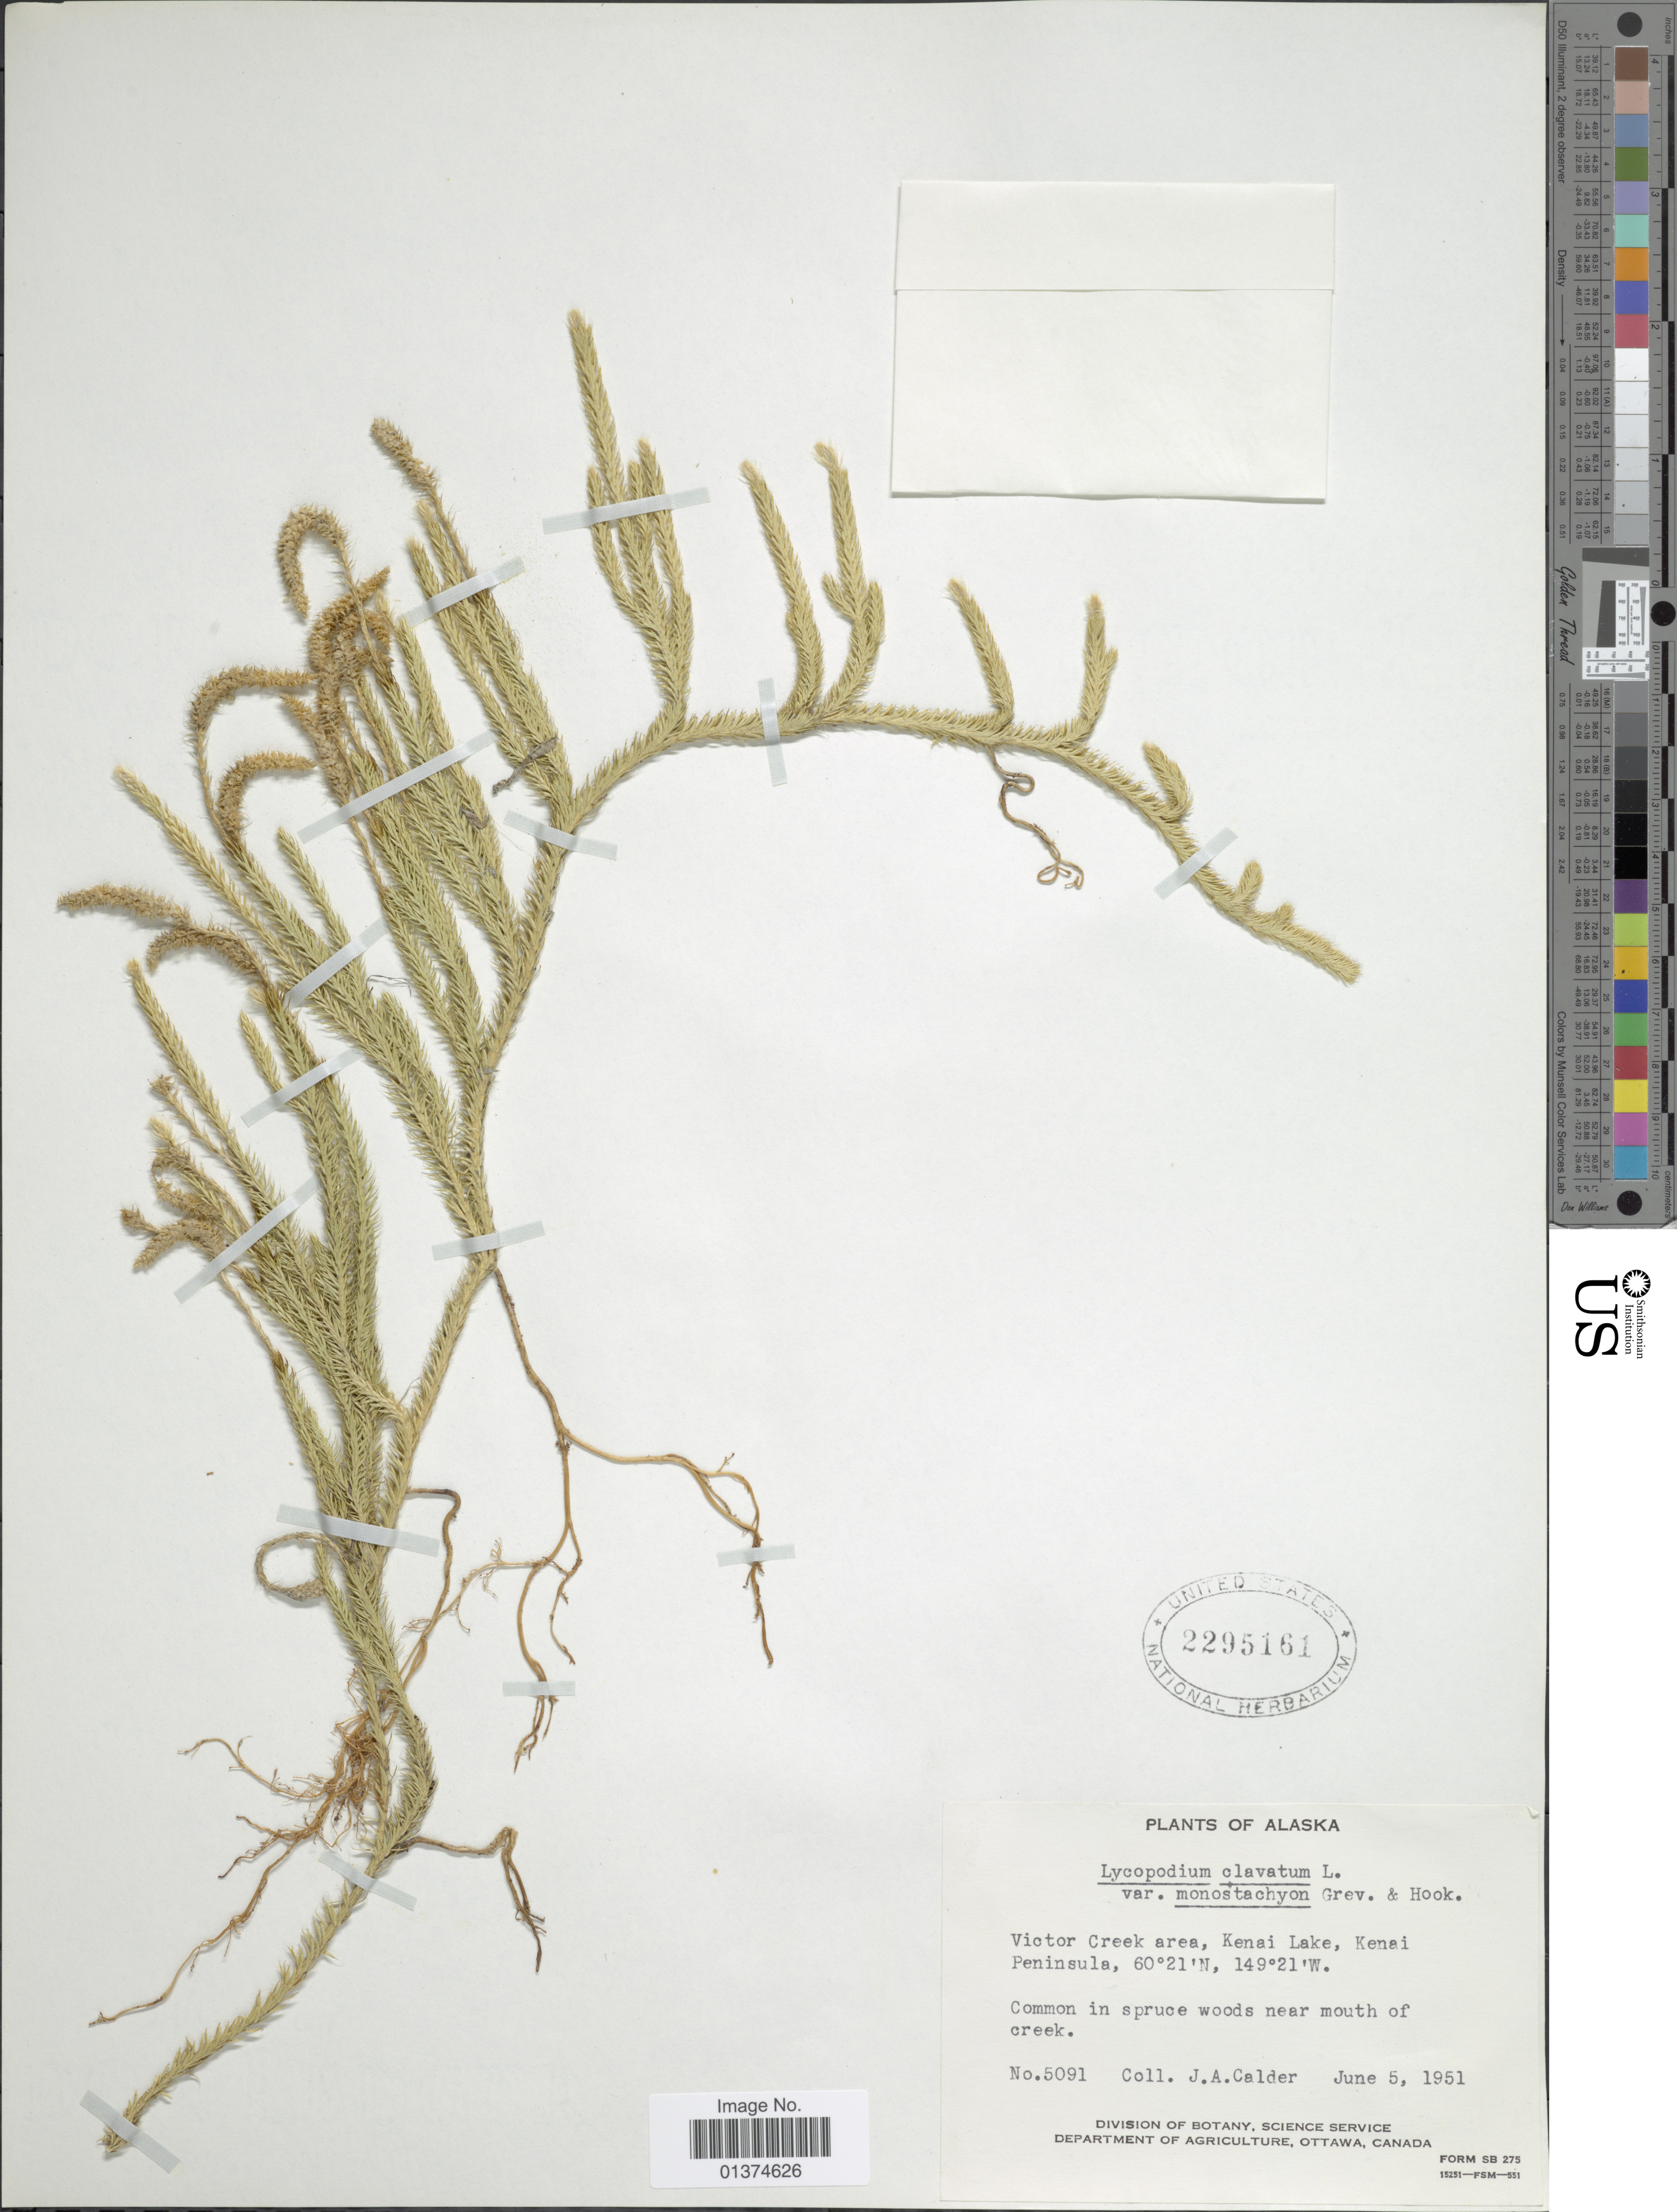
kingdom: Plantae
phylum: Tracheophyta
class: Lycopodiopsida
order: Lycopodiales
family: Lycopodiaceae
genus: Lycopodium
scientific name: Lycopodium clavatum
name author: L.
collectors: J. A. Calder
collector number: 5091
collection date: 1951-06-05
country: United States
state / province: Alaska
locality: Victor Creek area, Kenai Lake, Kenai Peninsula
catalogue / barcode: US 2295161